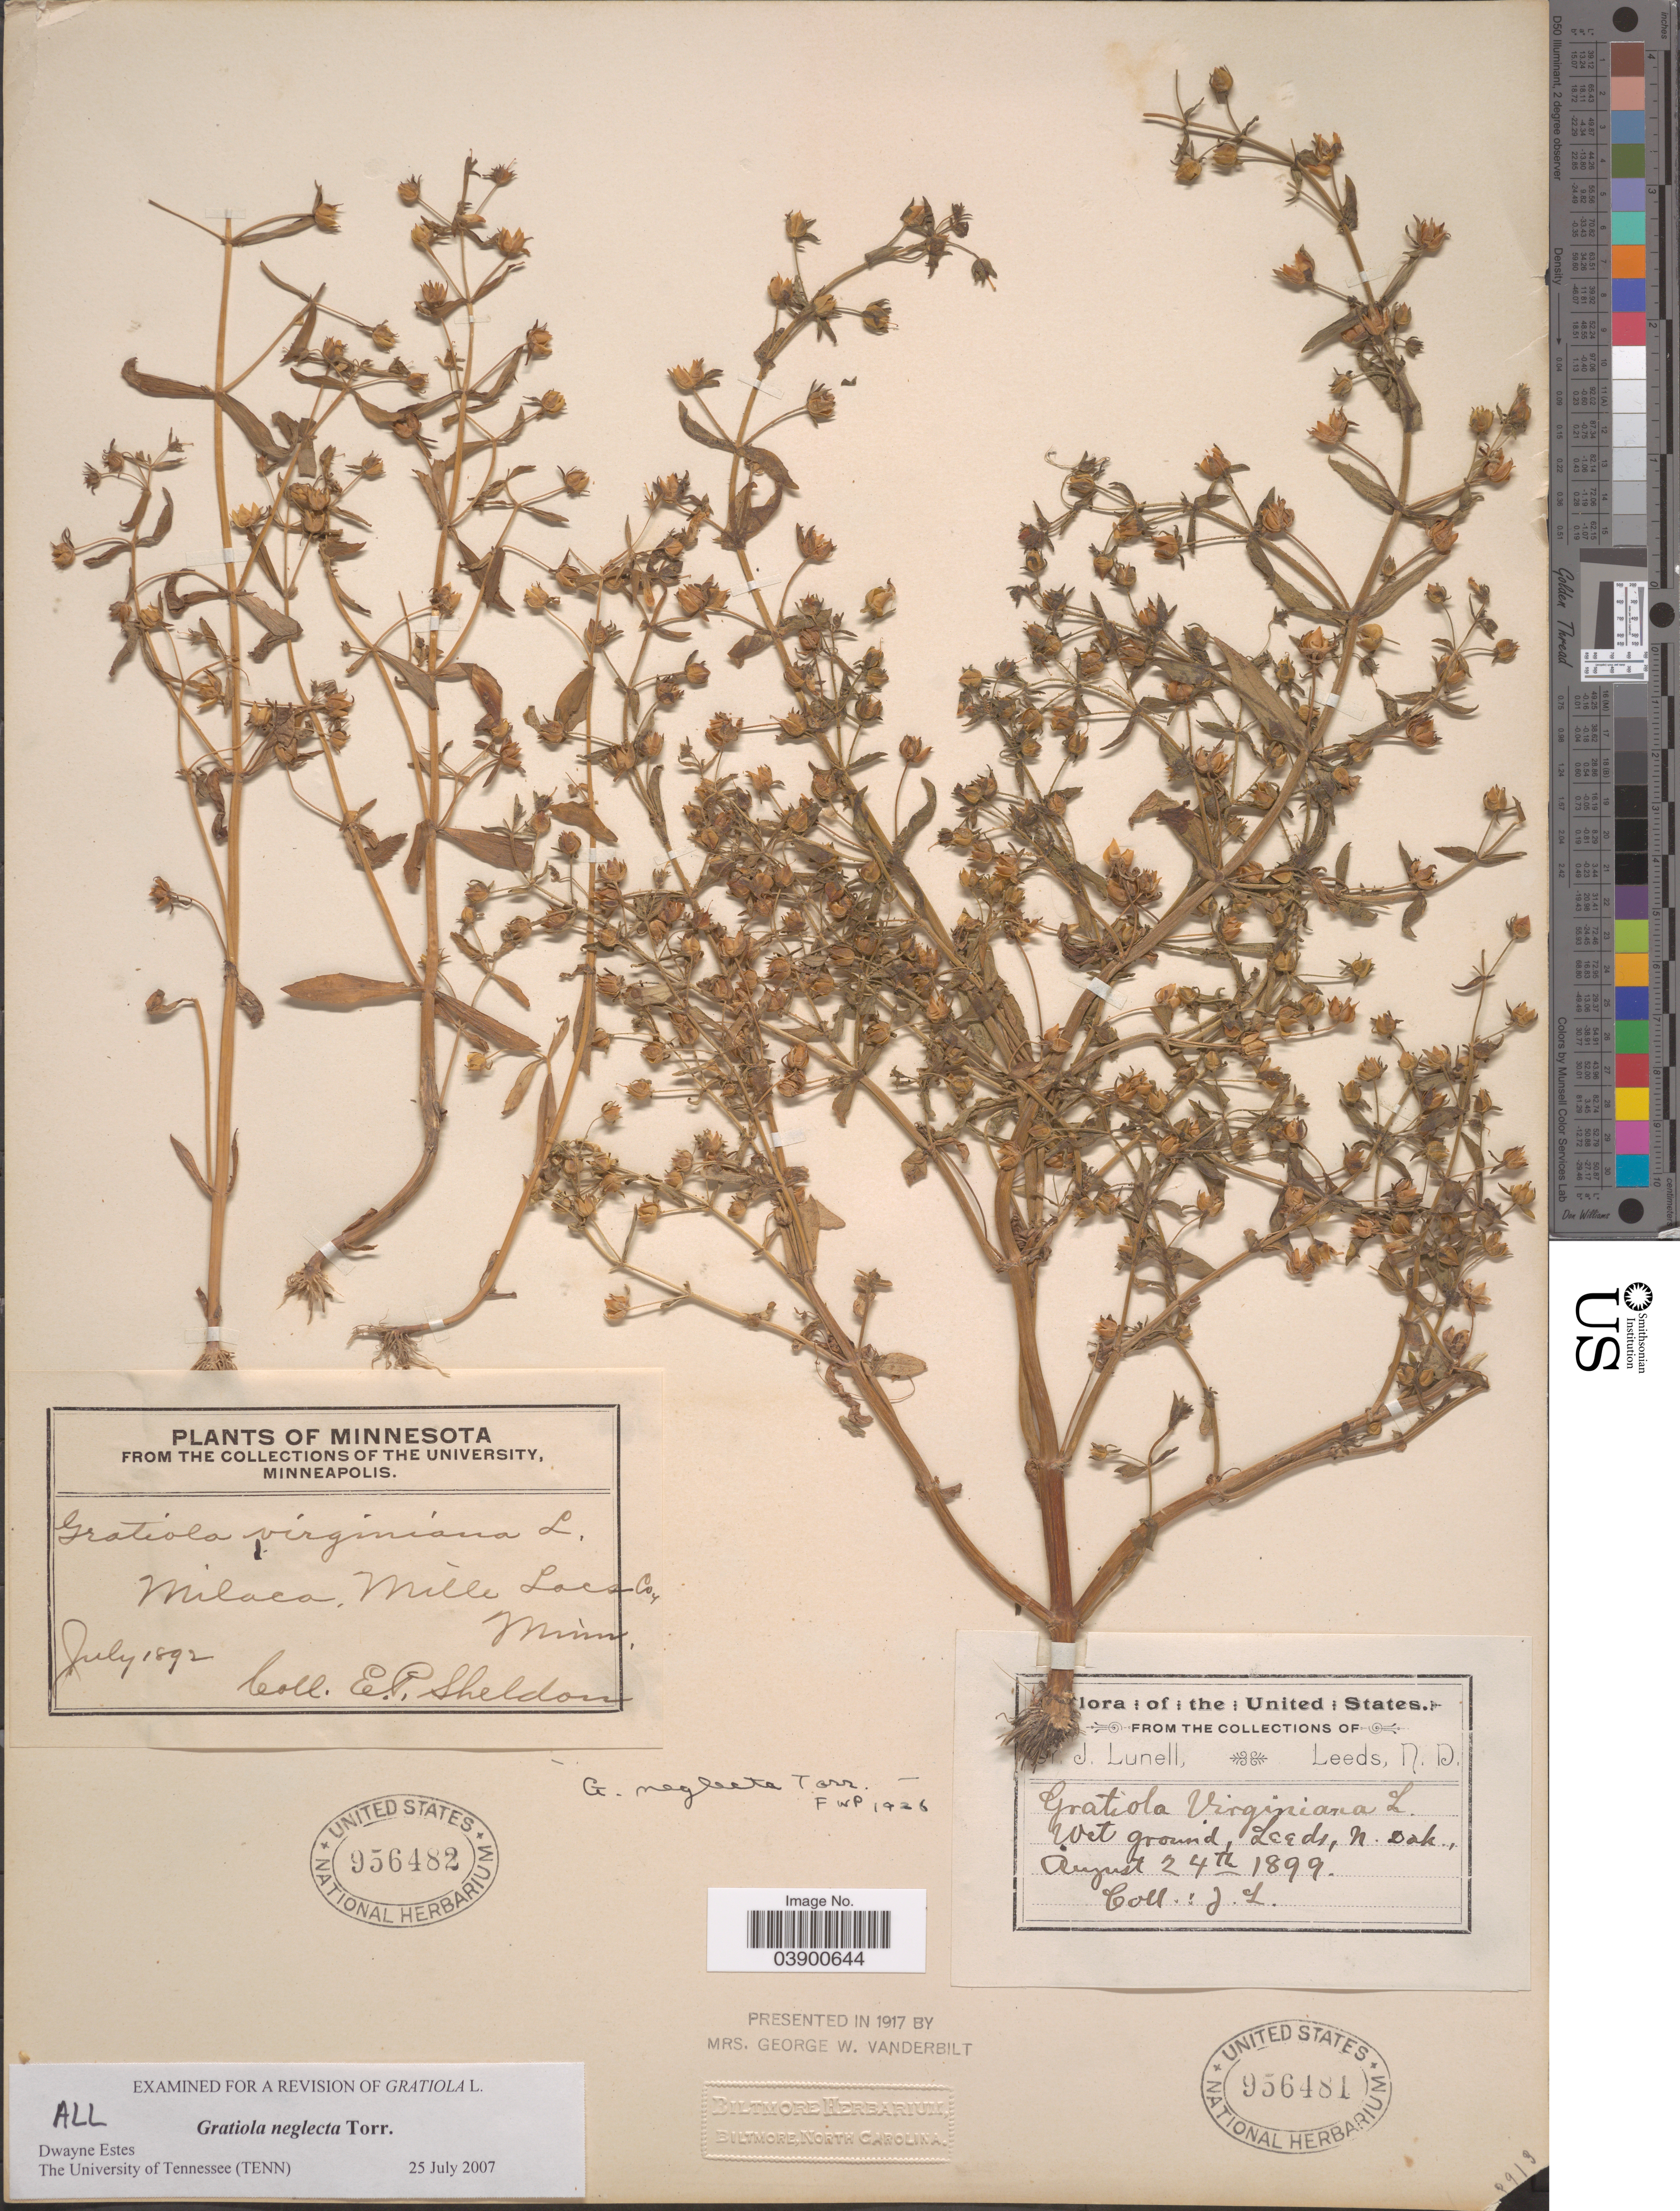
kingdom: Plantae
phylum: Tracheophyta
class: Magnoliopsida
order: Lamiales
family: Plantaginaceae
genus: Gratiola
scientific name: Gratiola neglecta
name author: Torr.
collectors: J. Lunell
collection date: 1899-08-24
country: United States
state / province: North Dakota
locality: Leeds.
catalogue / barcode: US 956481